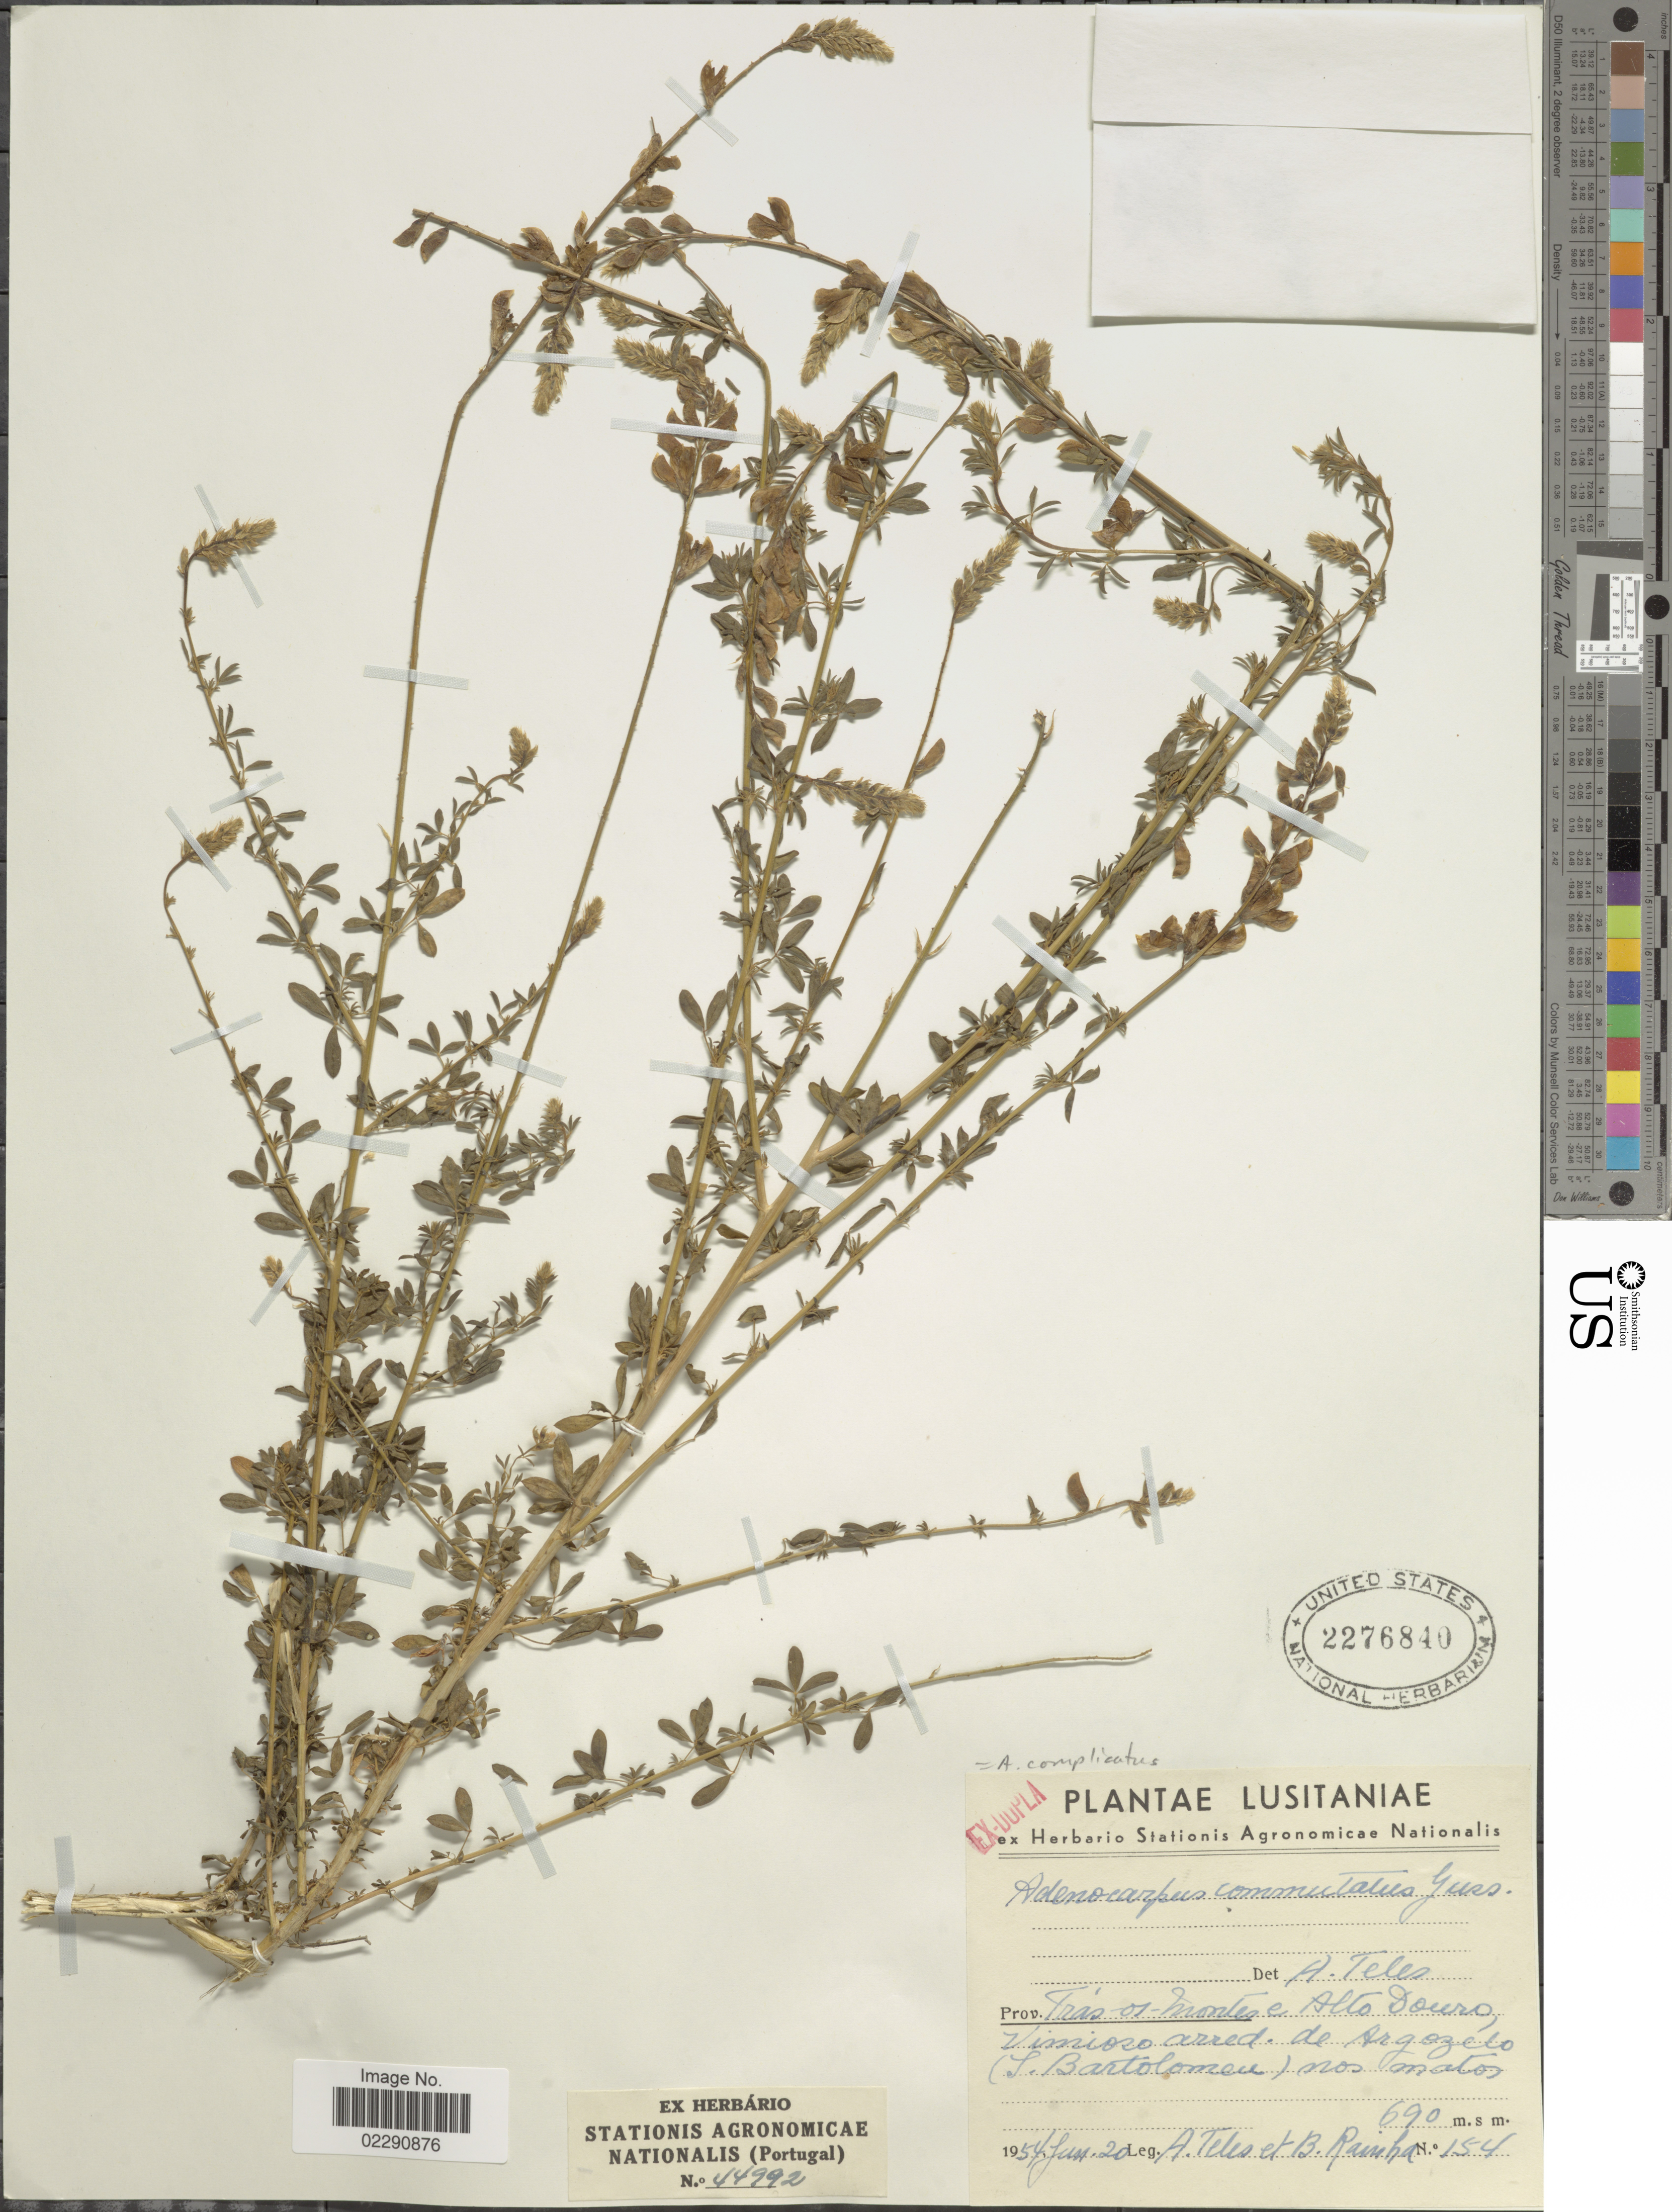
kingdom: Plantae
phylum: Tracheophyta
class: Magnoliopsida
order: Fabales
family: Fabaceae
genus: Adenocarpus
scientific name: Adenocarpus complicatus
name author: J. Gay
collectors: A. Teles & B. Rainha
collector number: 154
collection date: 1954-06-20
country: Portugal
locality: Lusitaniae, Prov. Tras os-Montes e Alto Douro, Winiosos arred. de Argozelo (S. Bartolomeu)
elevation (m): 690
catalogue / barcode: US 2276840